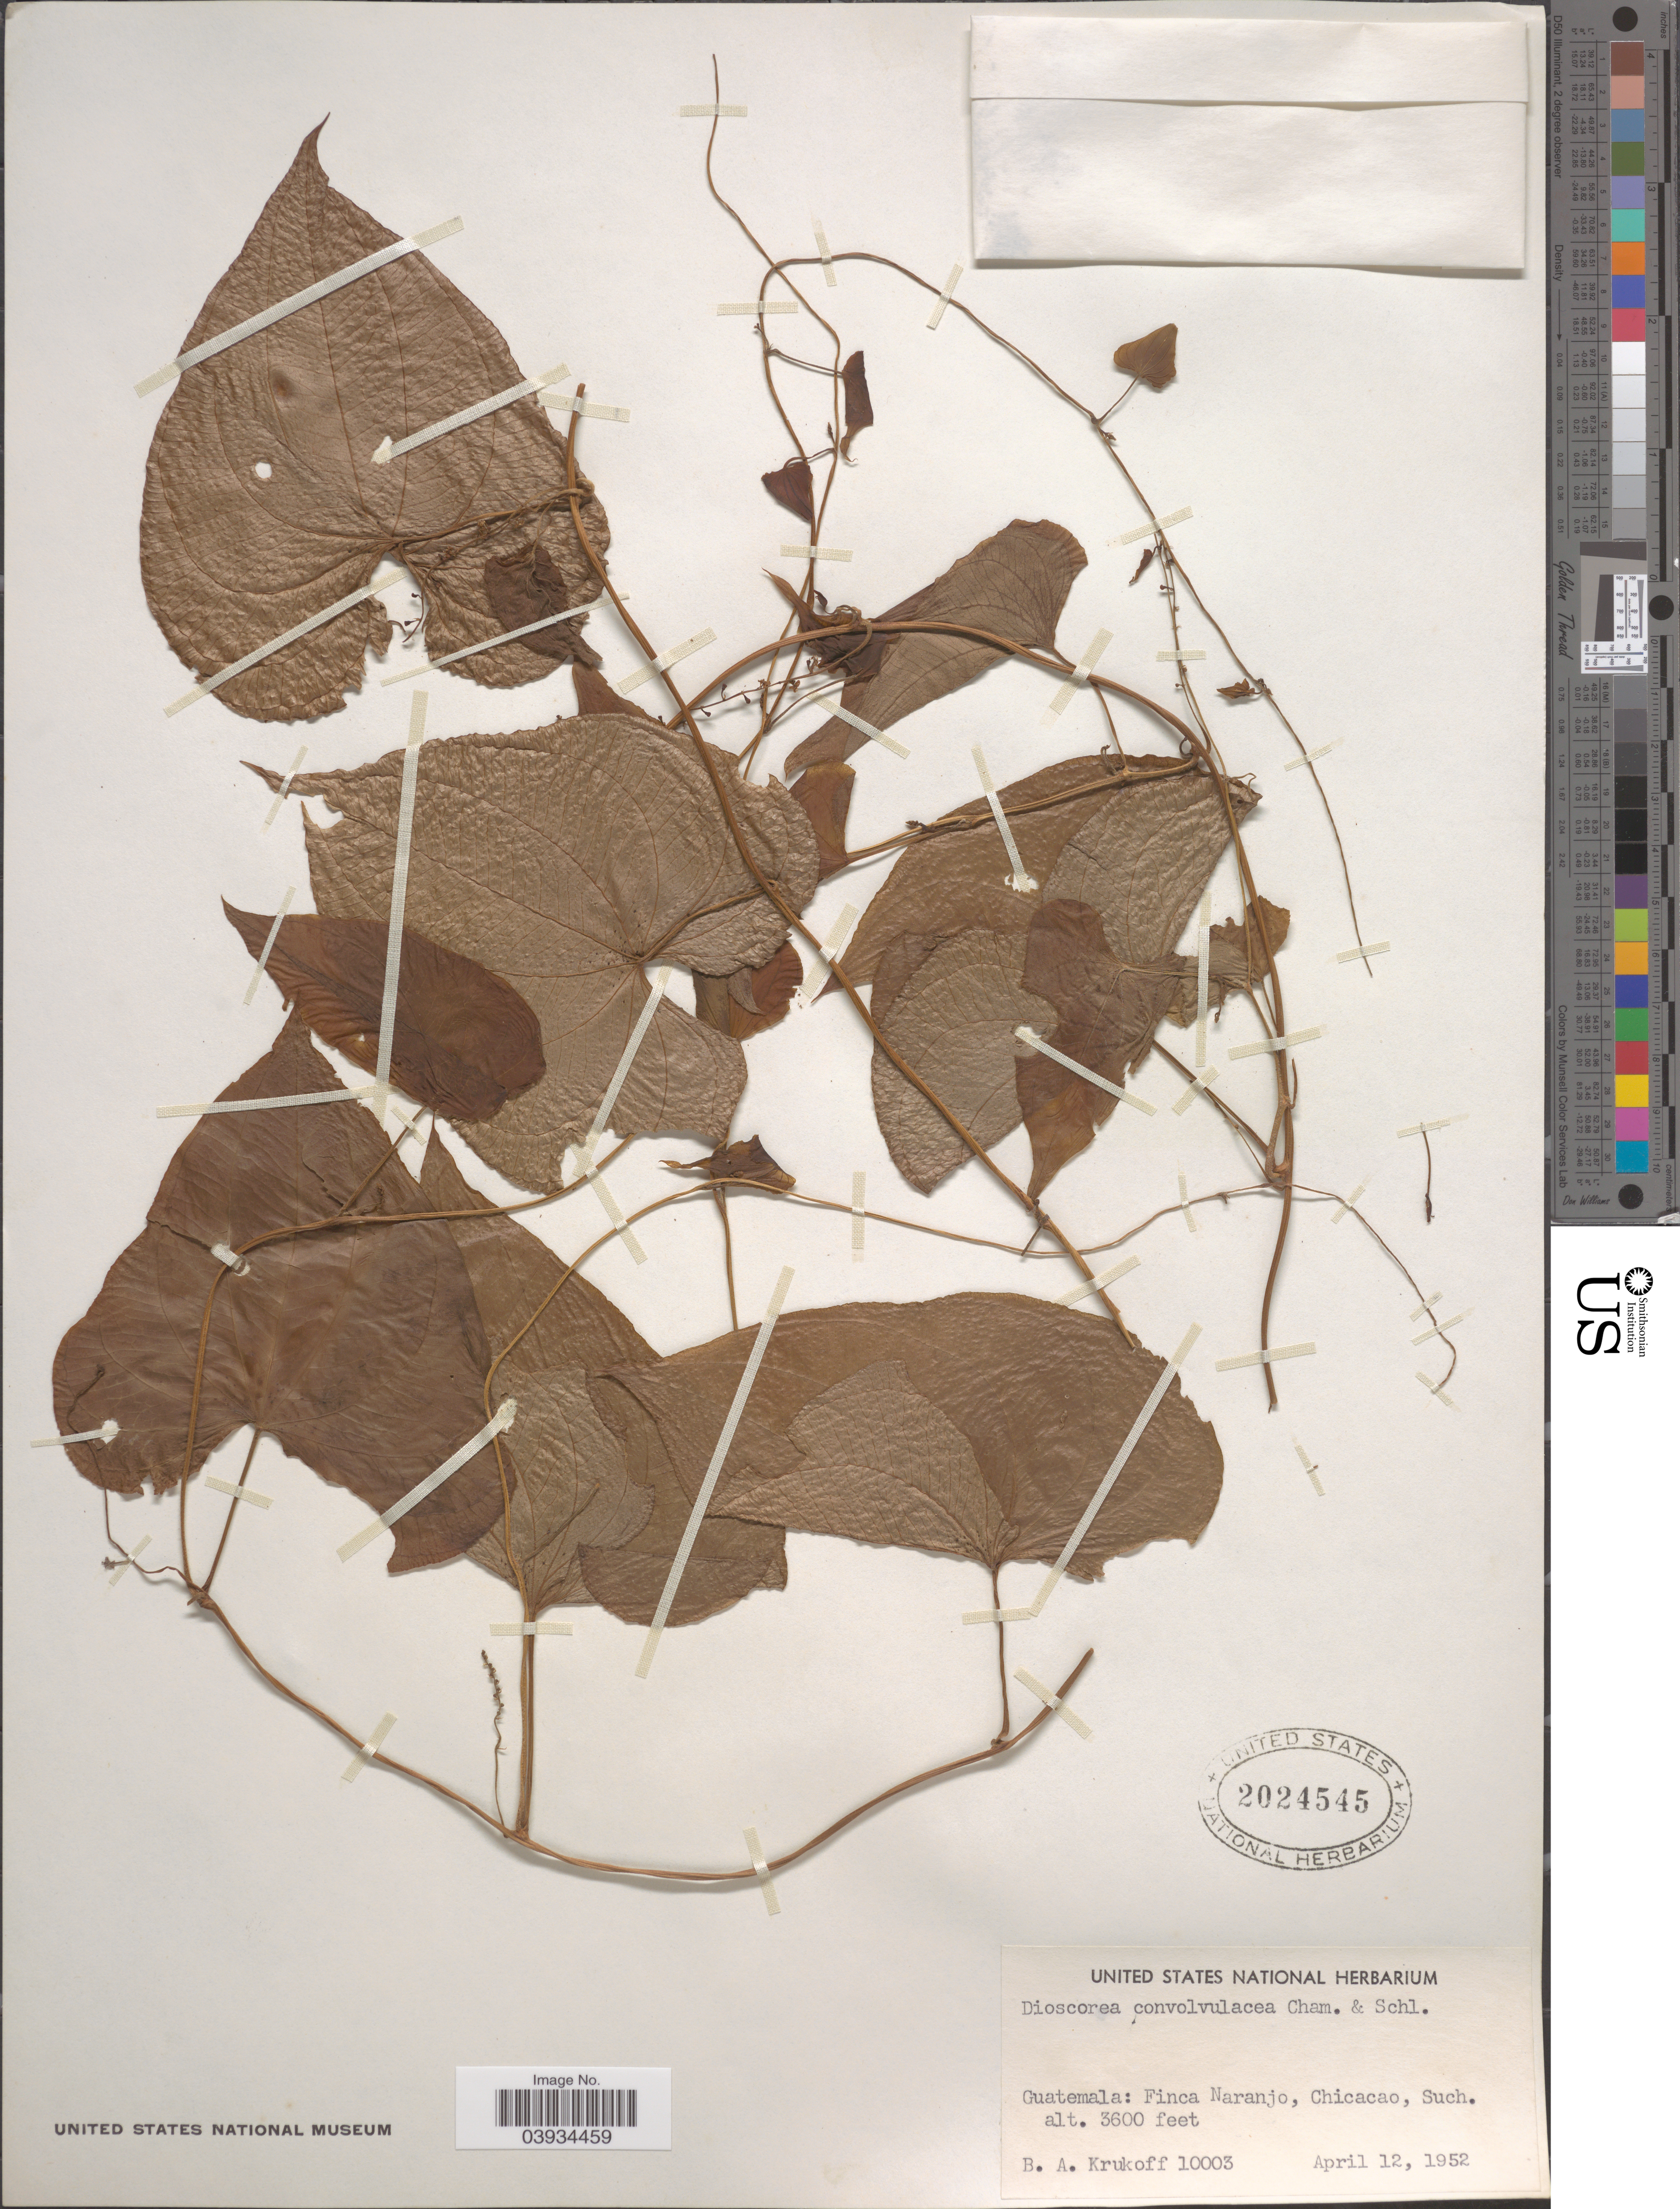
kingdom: Plantae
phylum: Tracheophyta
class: Liliopsida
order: Dioscoreales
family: Dioscoreaceae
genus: Dioscorea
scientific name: Dioscorea convolvulacea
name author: Schltdl. & Cham.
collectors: B. A. Krukoff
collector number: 10003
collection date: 1952-04-12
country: Guatemala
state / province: Suchitepequez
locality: Finca Naranjo, Chicacao, Such.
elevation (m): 1097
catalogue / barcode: US 2024545